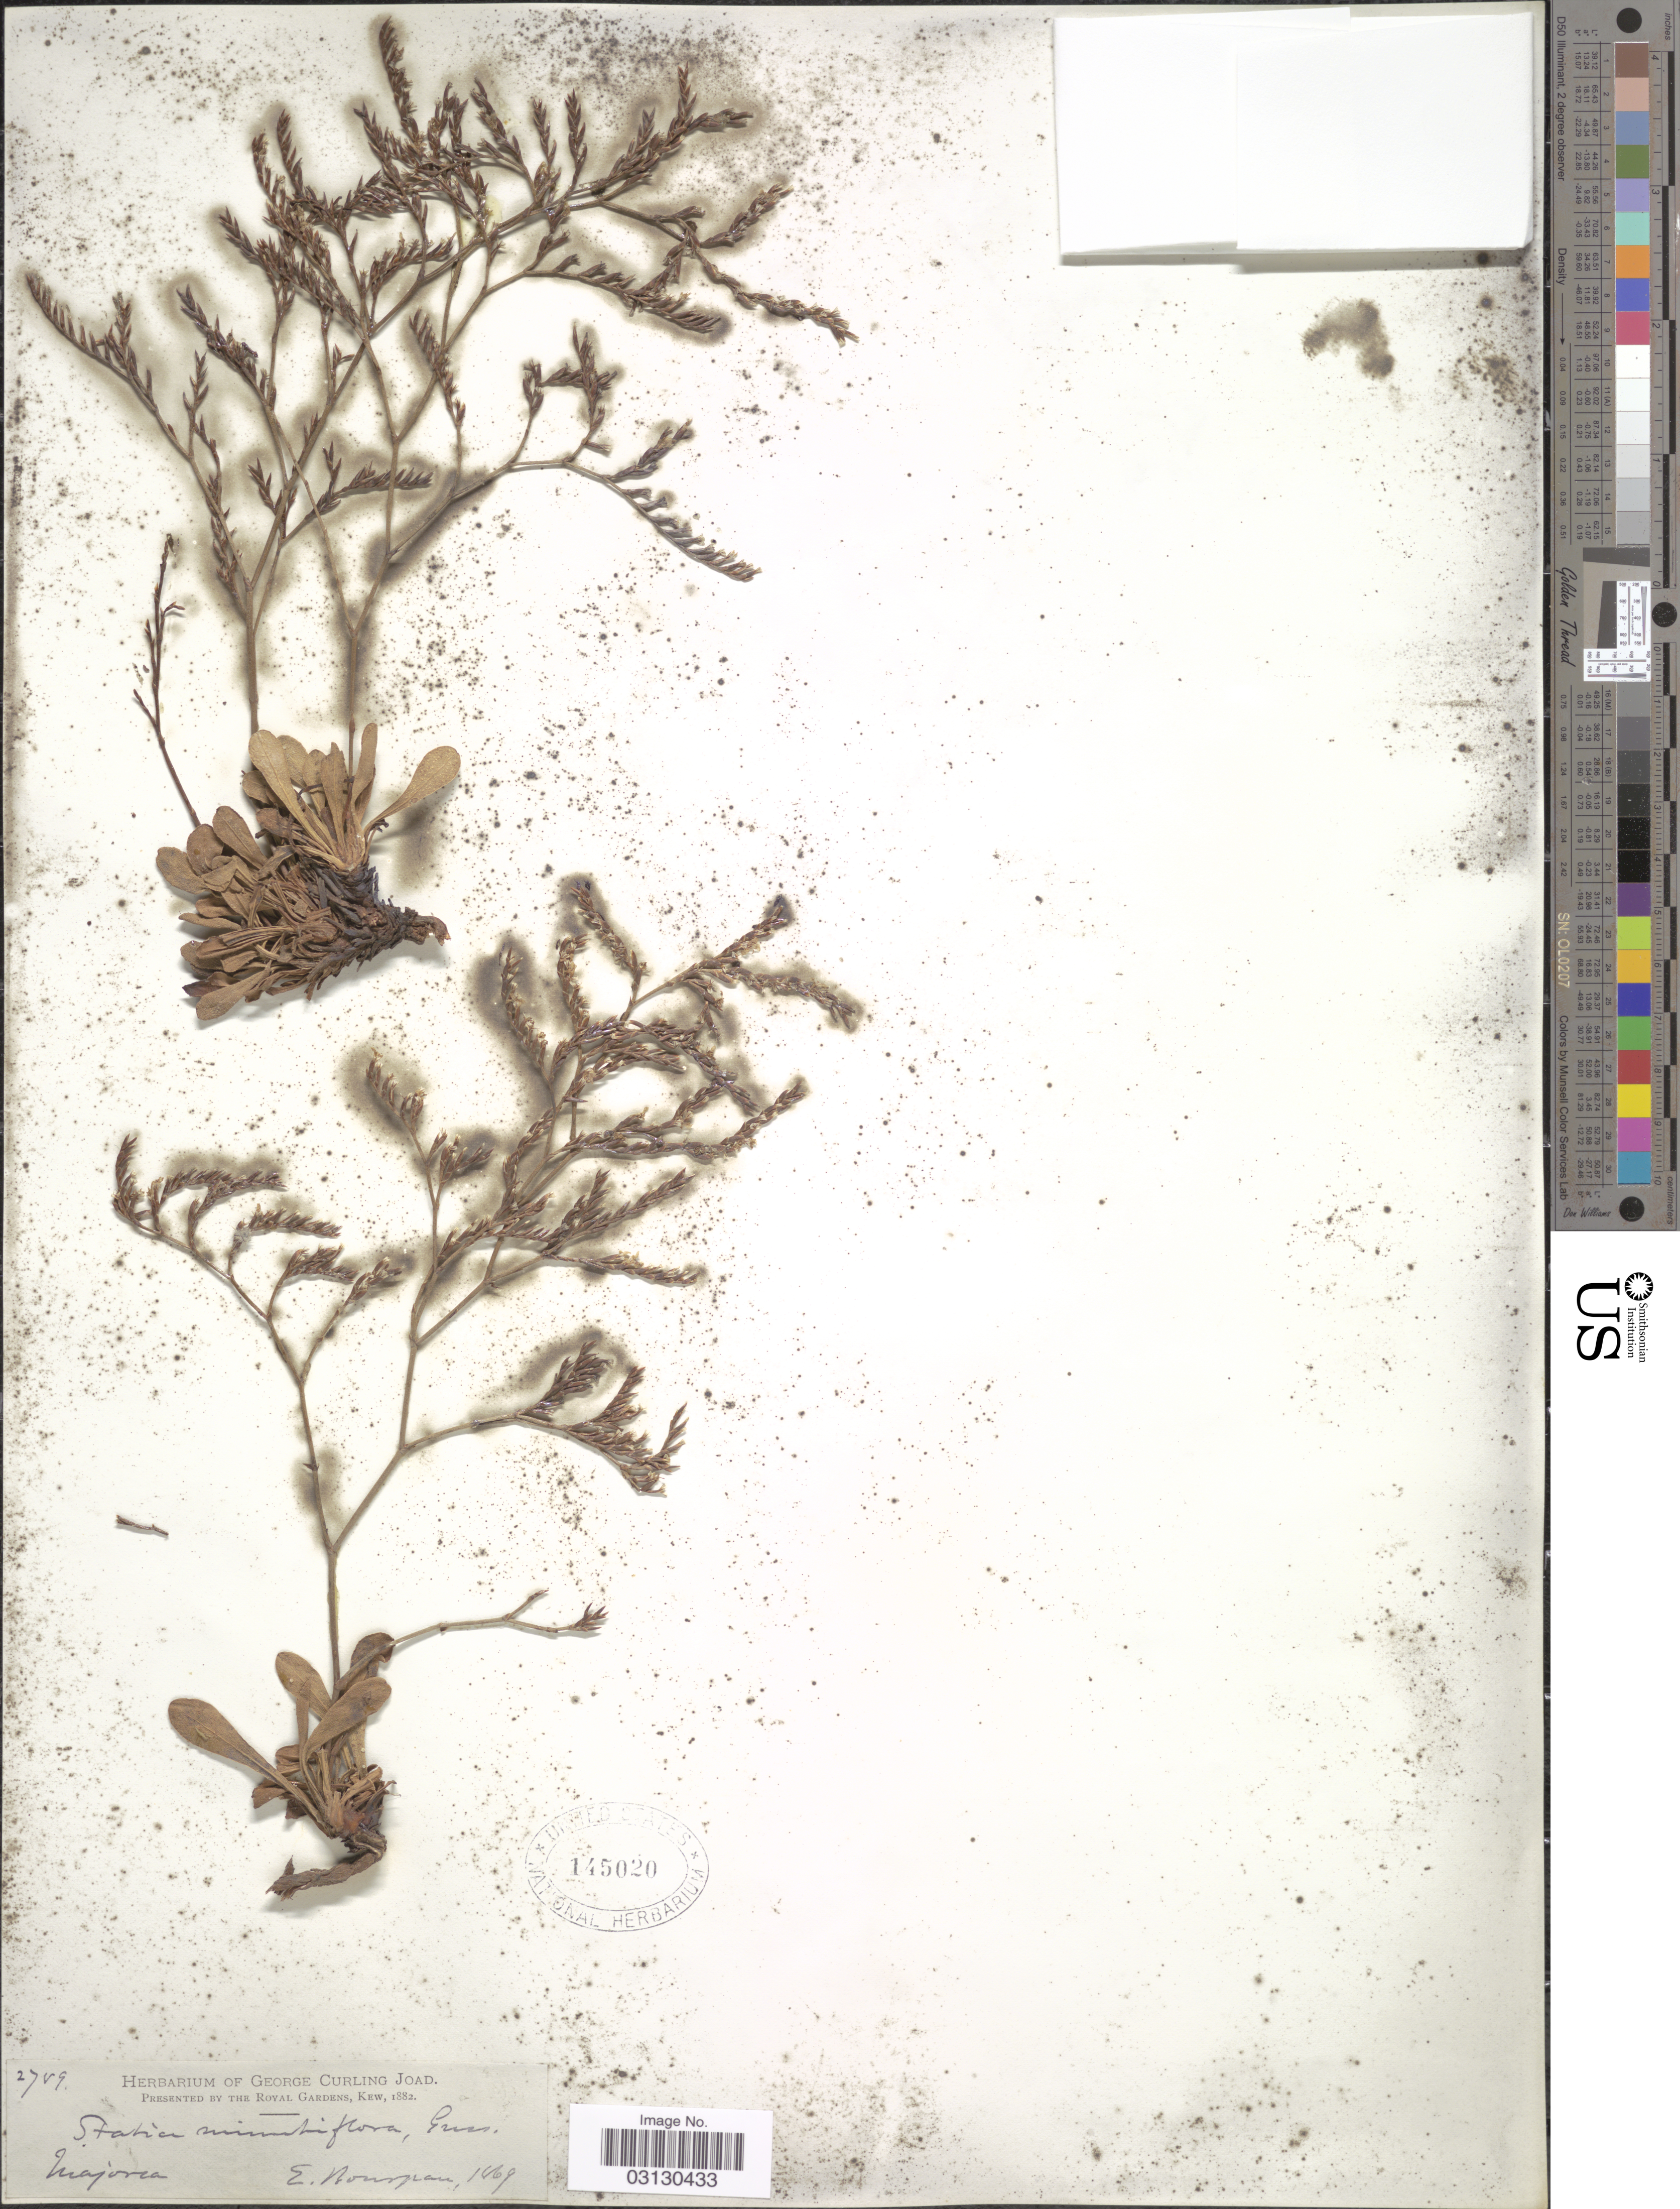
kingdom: Plantae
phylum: Tracheophyta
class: Magnoliopsida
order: Caryophyllales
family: Plumbaginaceae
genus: Limonium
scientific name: Limonium sp.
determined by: Strong, Mark T., (BOT), Smithsonian Institution - National Museum of Natural History (UNITED STATES)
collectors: E. Bourgeau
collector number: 2759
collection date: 1869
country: Spain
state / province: Islas Baleares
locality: Majorca.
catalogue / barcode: US 145020